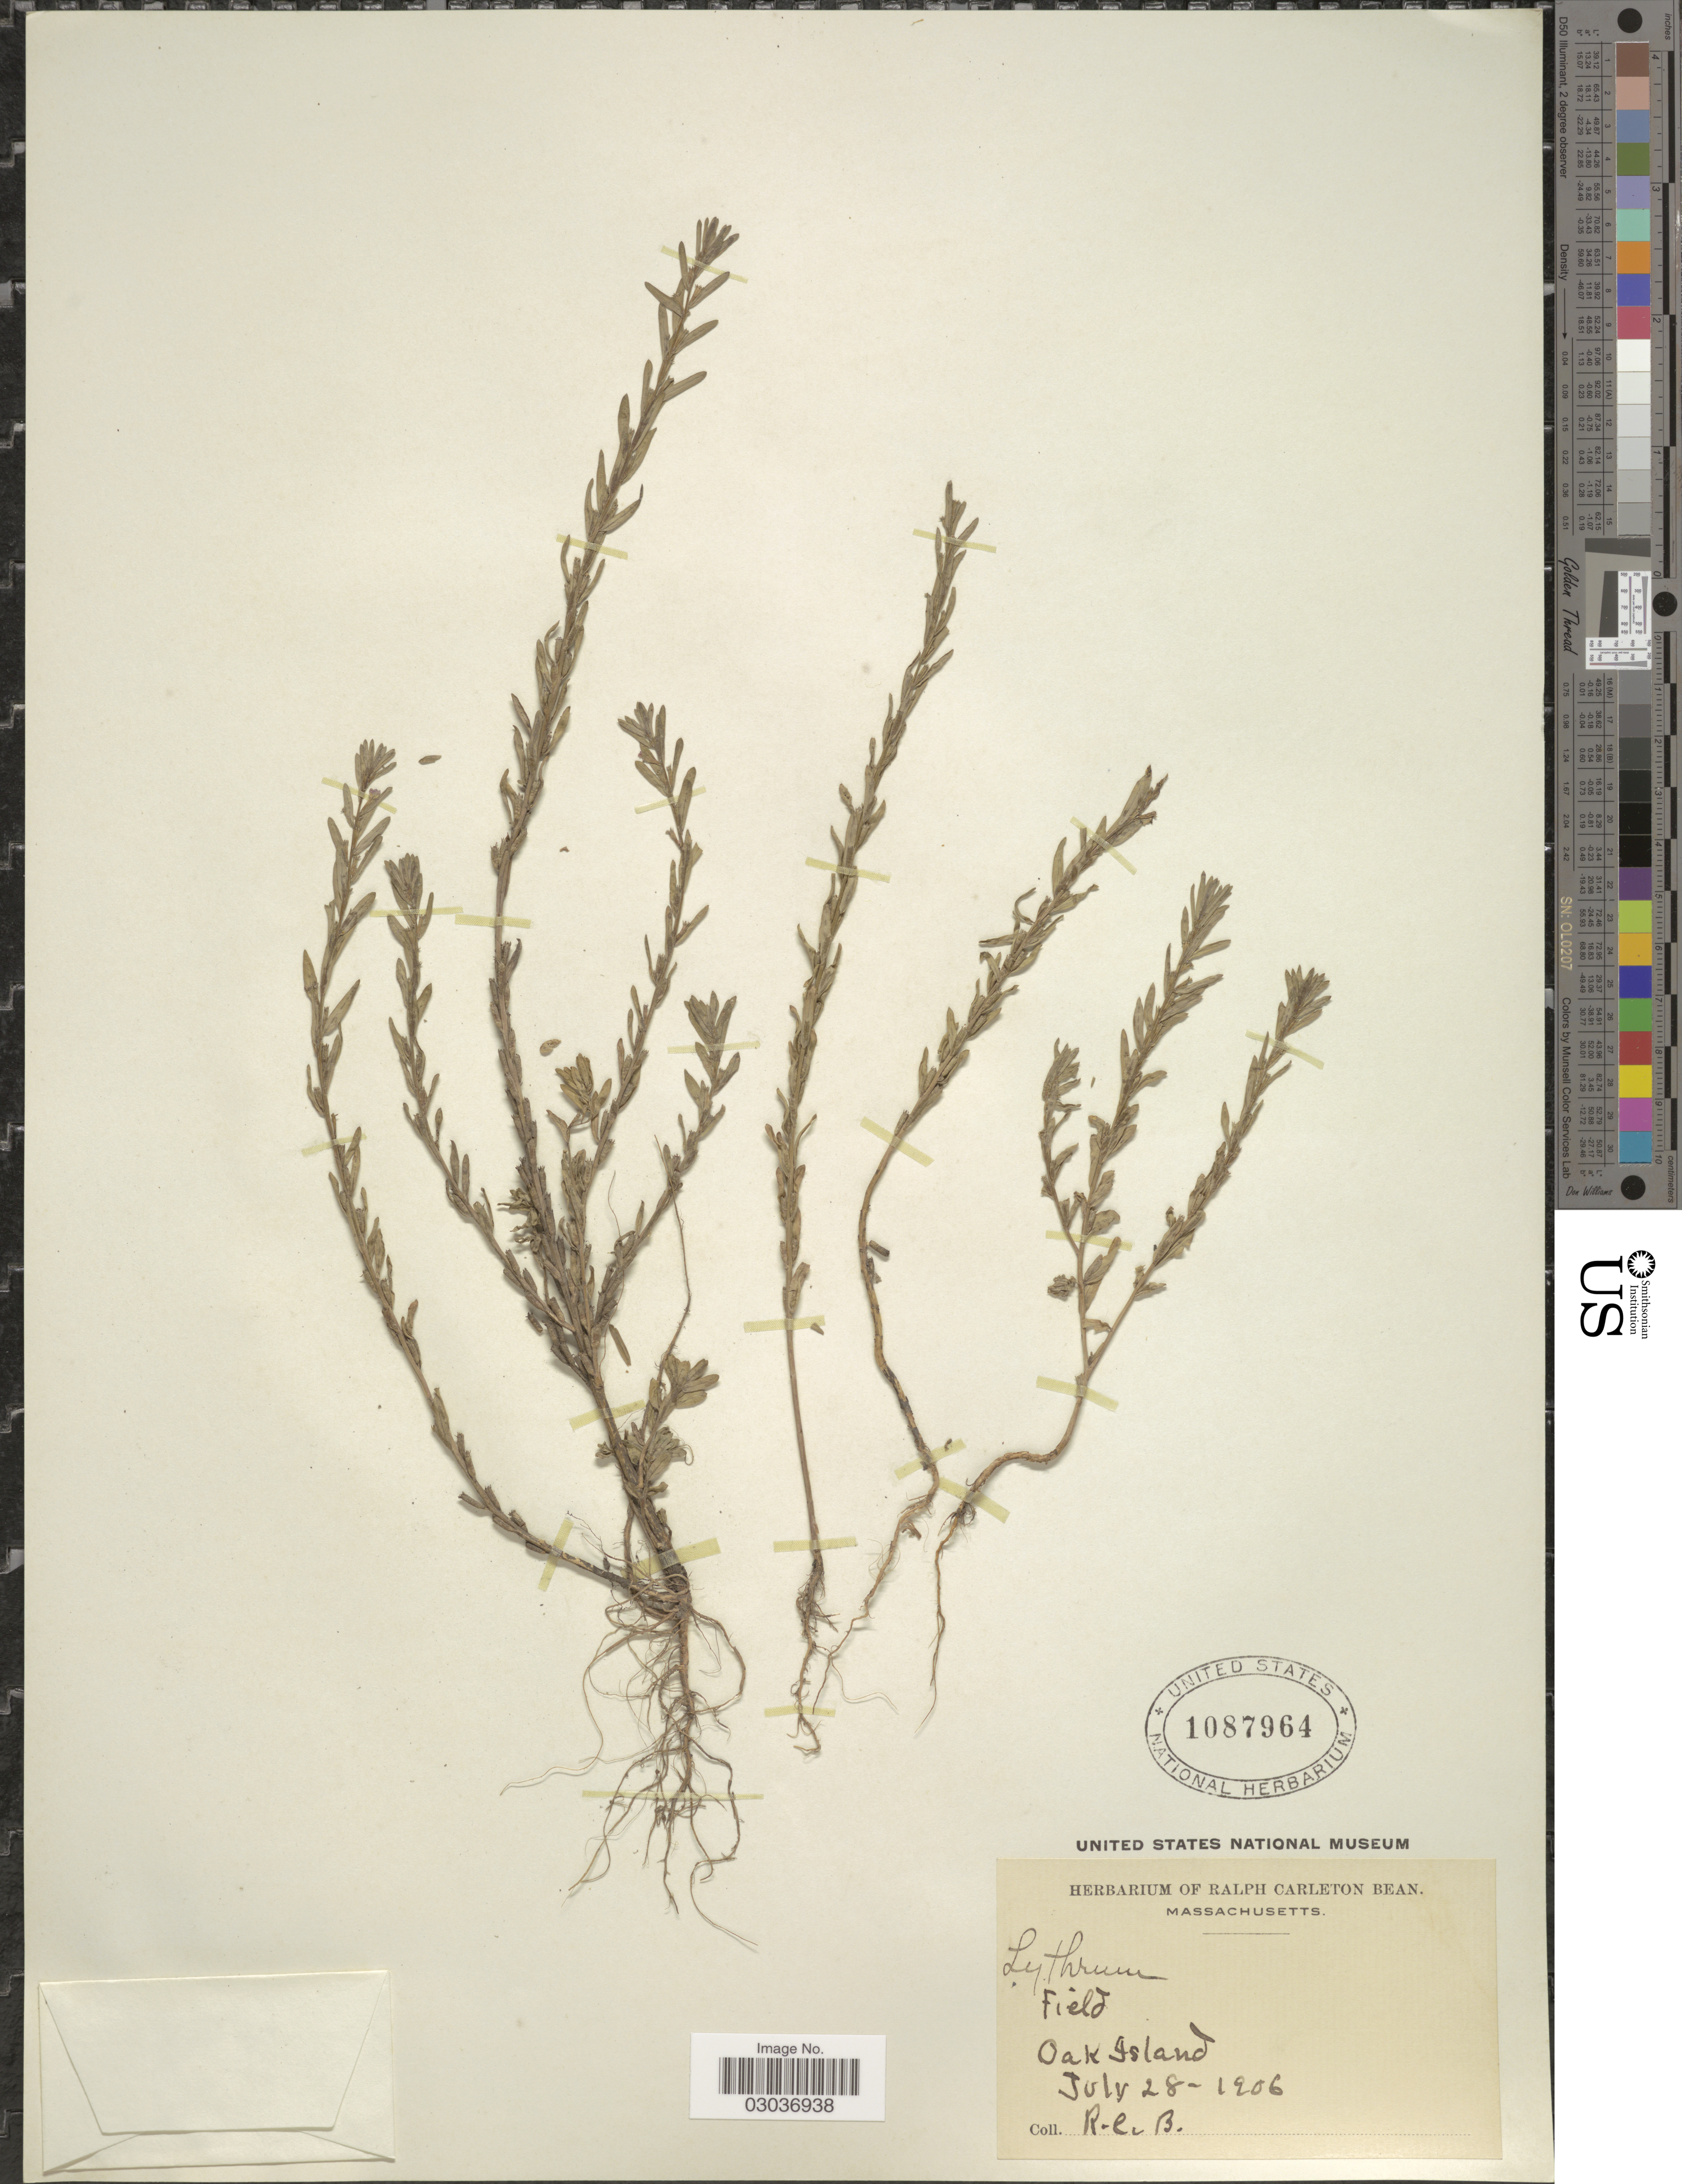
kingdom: Plantae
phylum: Tracheophyta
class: Magnoliopsida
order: Myrtales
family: Lythraceae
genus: Lythrum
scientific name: Lythrum hyssopifolia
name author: L.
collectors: R. Bean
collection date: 1906-07-28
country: United States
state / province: Massachusetts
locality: Oak Island.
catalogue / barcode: US 1087964